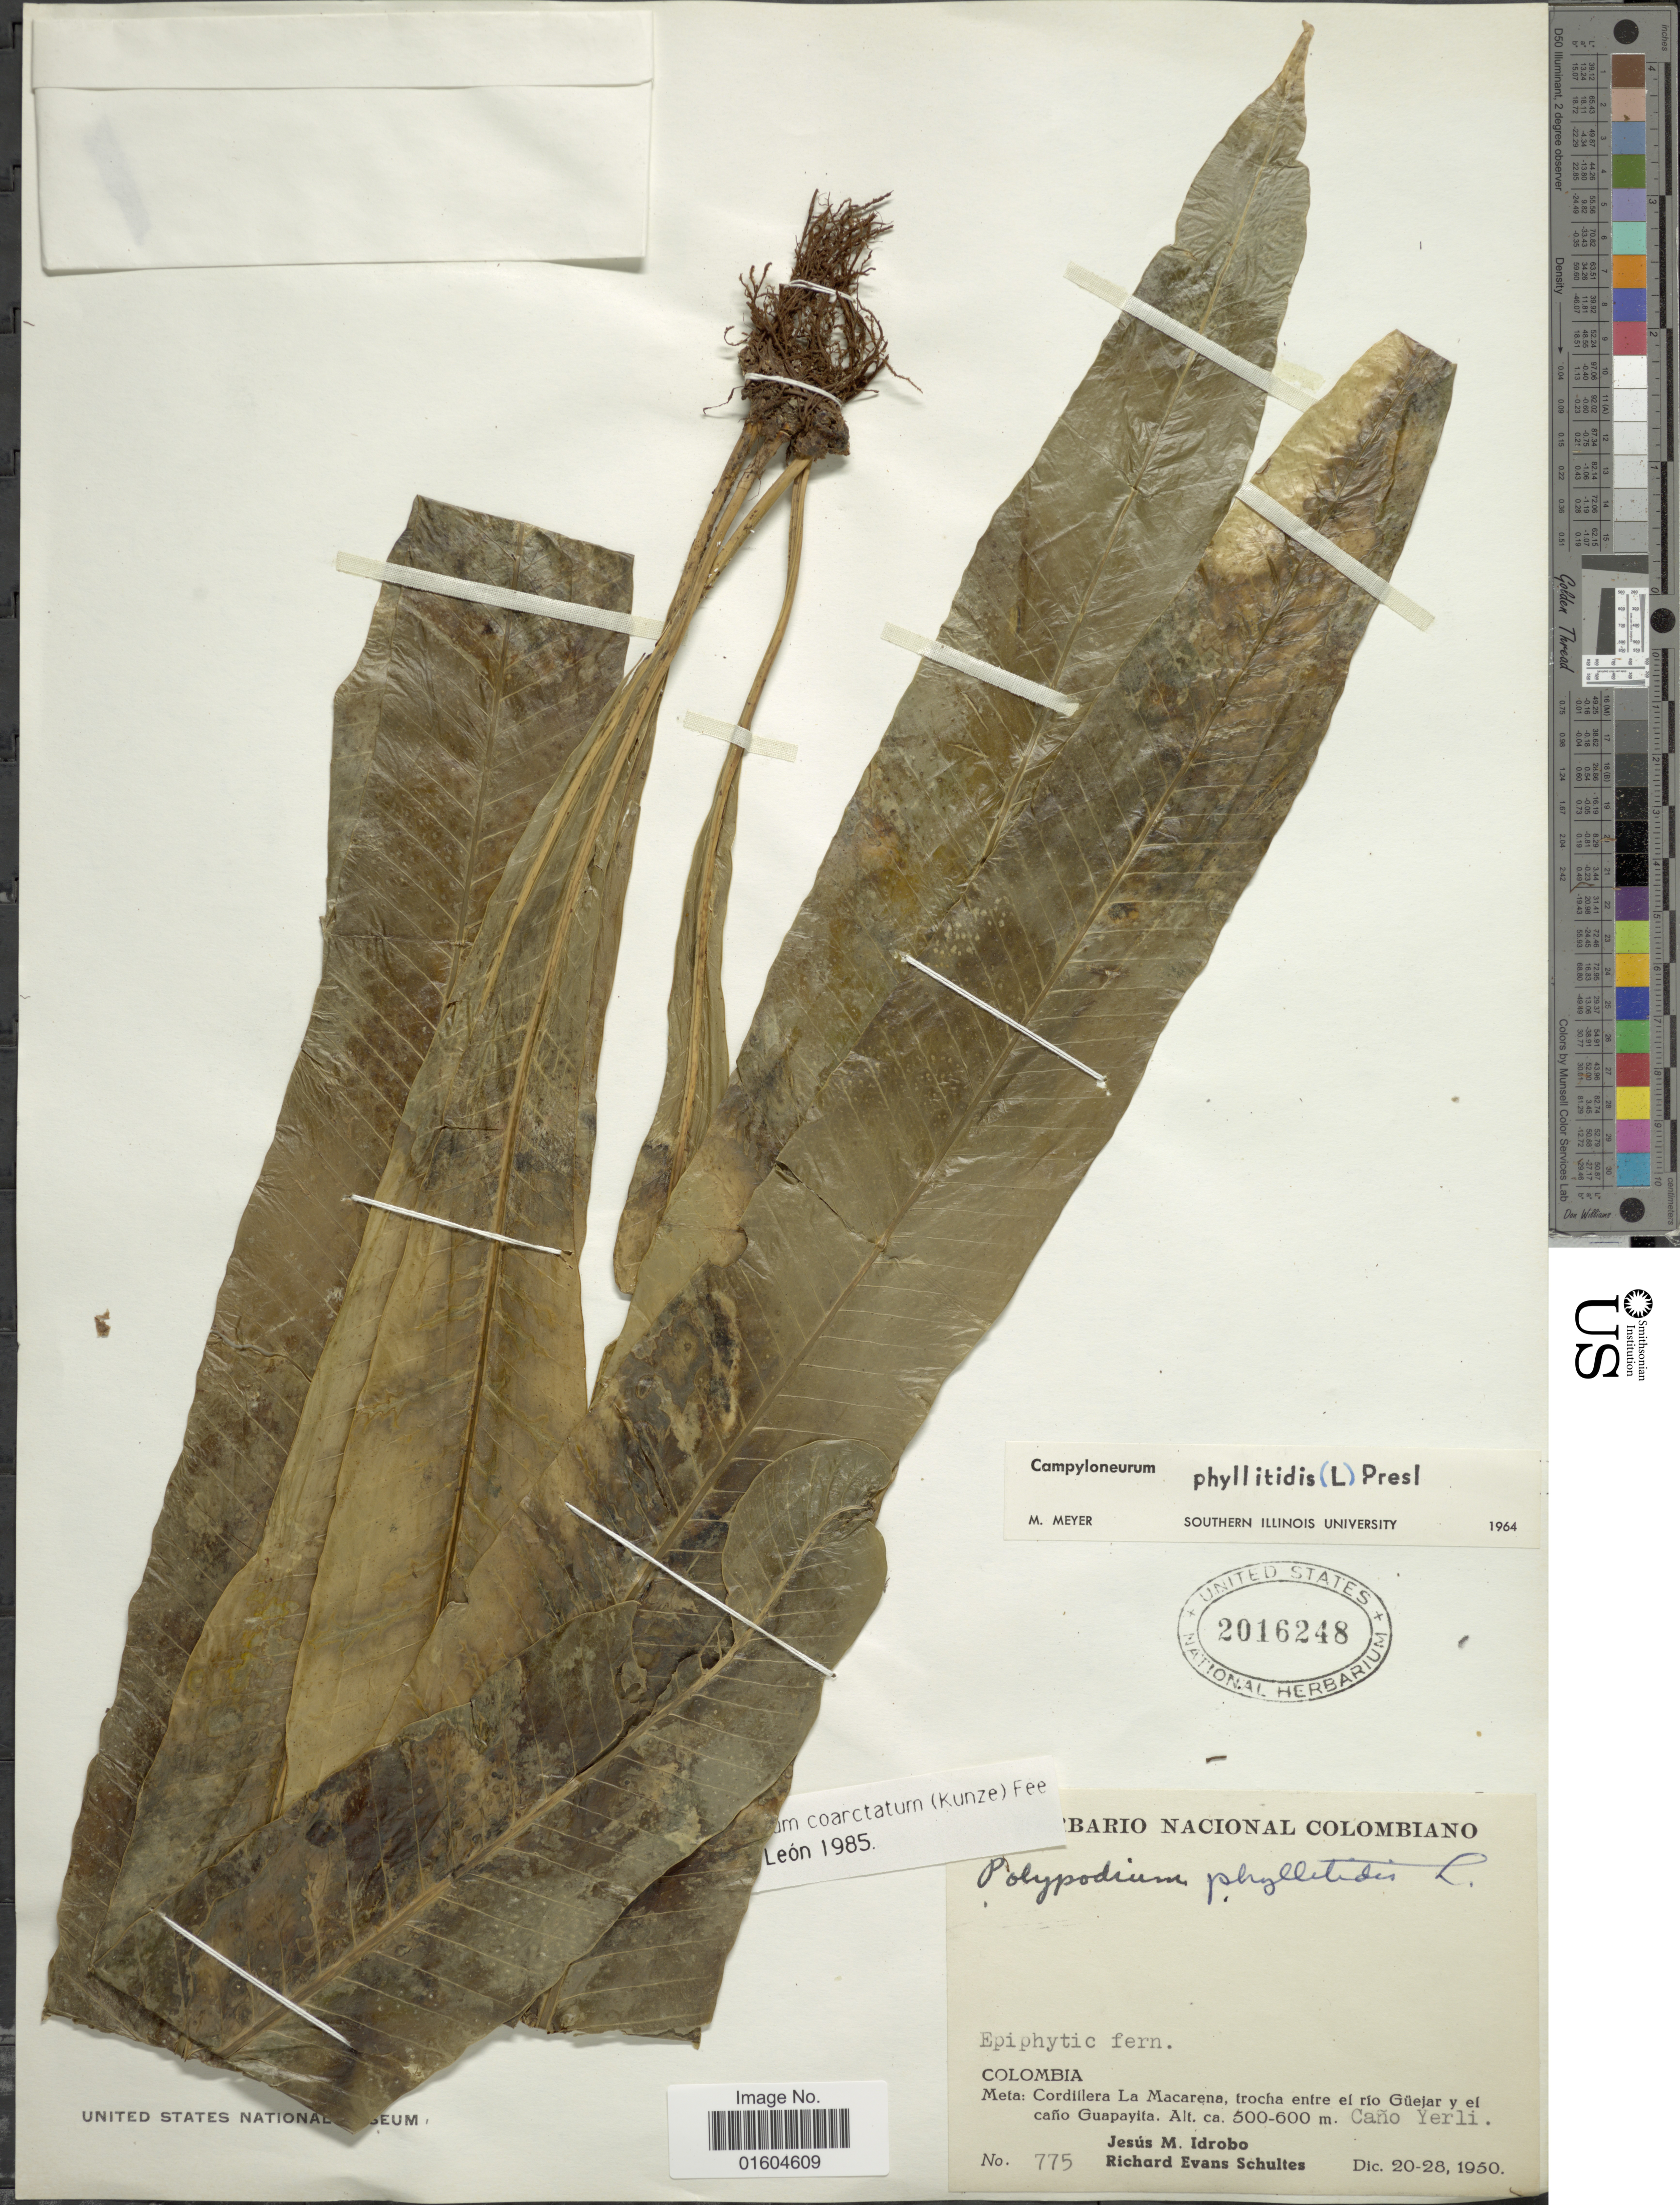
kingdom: Plantae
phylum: Tracheophyta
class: Polypodiopsida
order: Polypodiales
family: Polypodiaceae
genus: Campyloneurum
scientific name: Campyloneurum phyllitidis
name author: (L.) C. Presl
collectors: J. M. Idrobo & R. E. Schultes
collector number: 775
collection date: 1950-12-20/1950-12-28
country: Colombia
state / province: Meta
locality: Colombia. Meta: Cordillera La Macarena, trocha entre el rio Guejar y el cano Guapayita. Cano Yerli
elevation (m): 500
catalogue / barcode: US 2016248